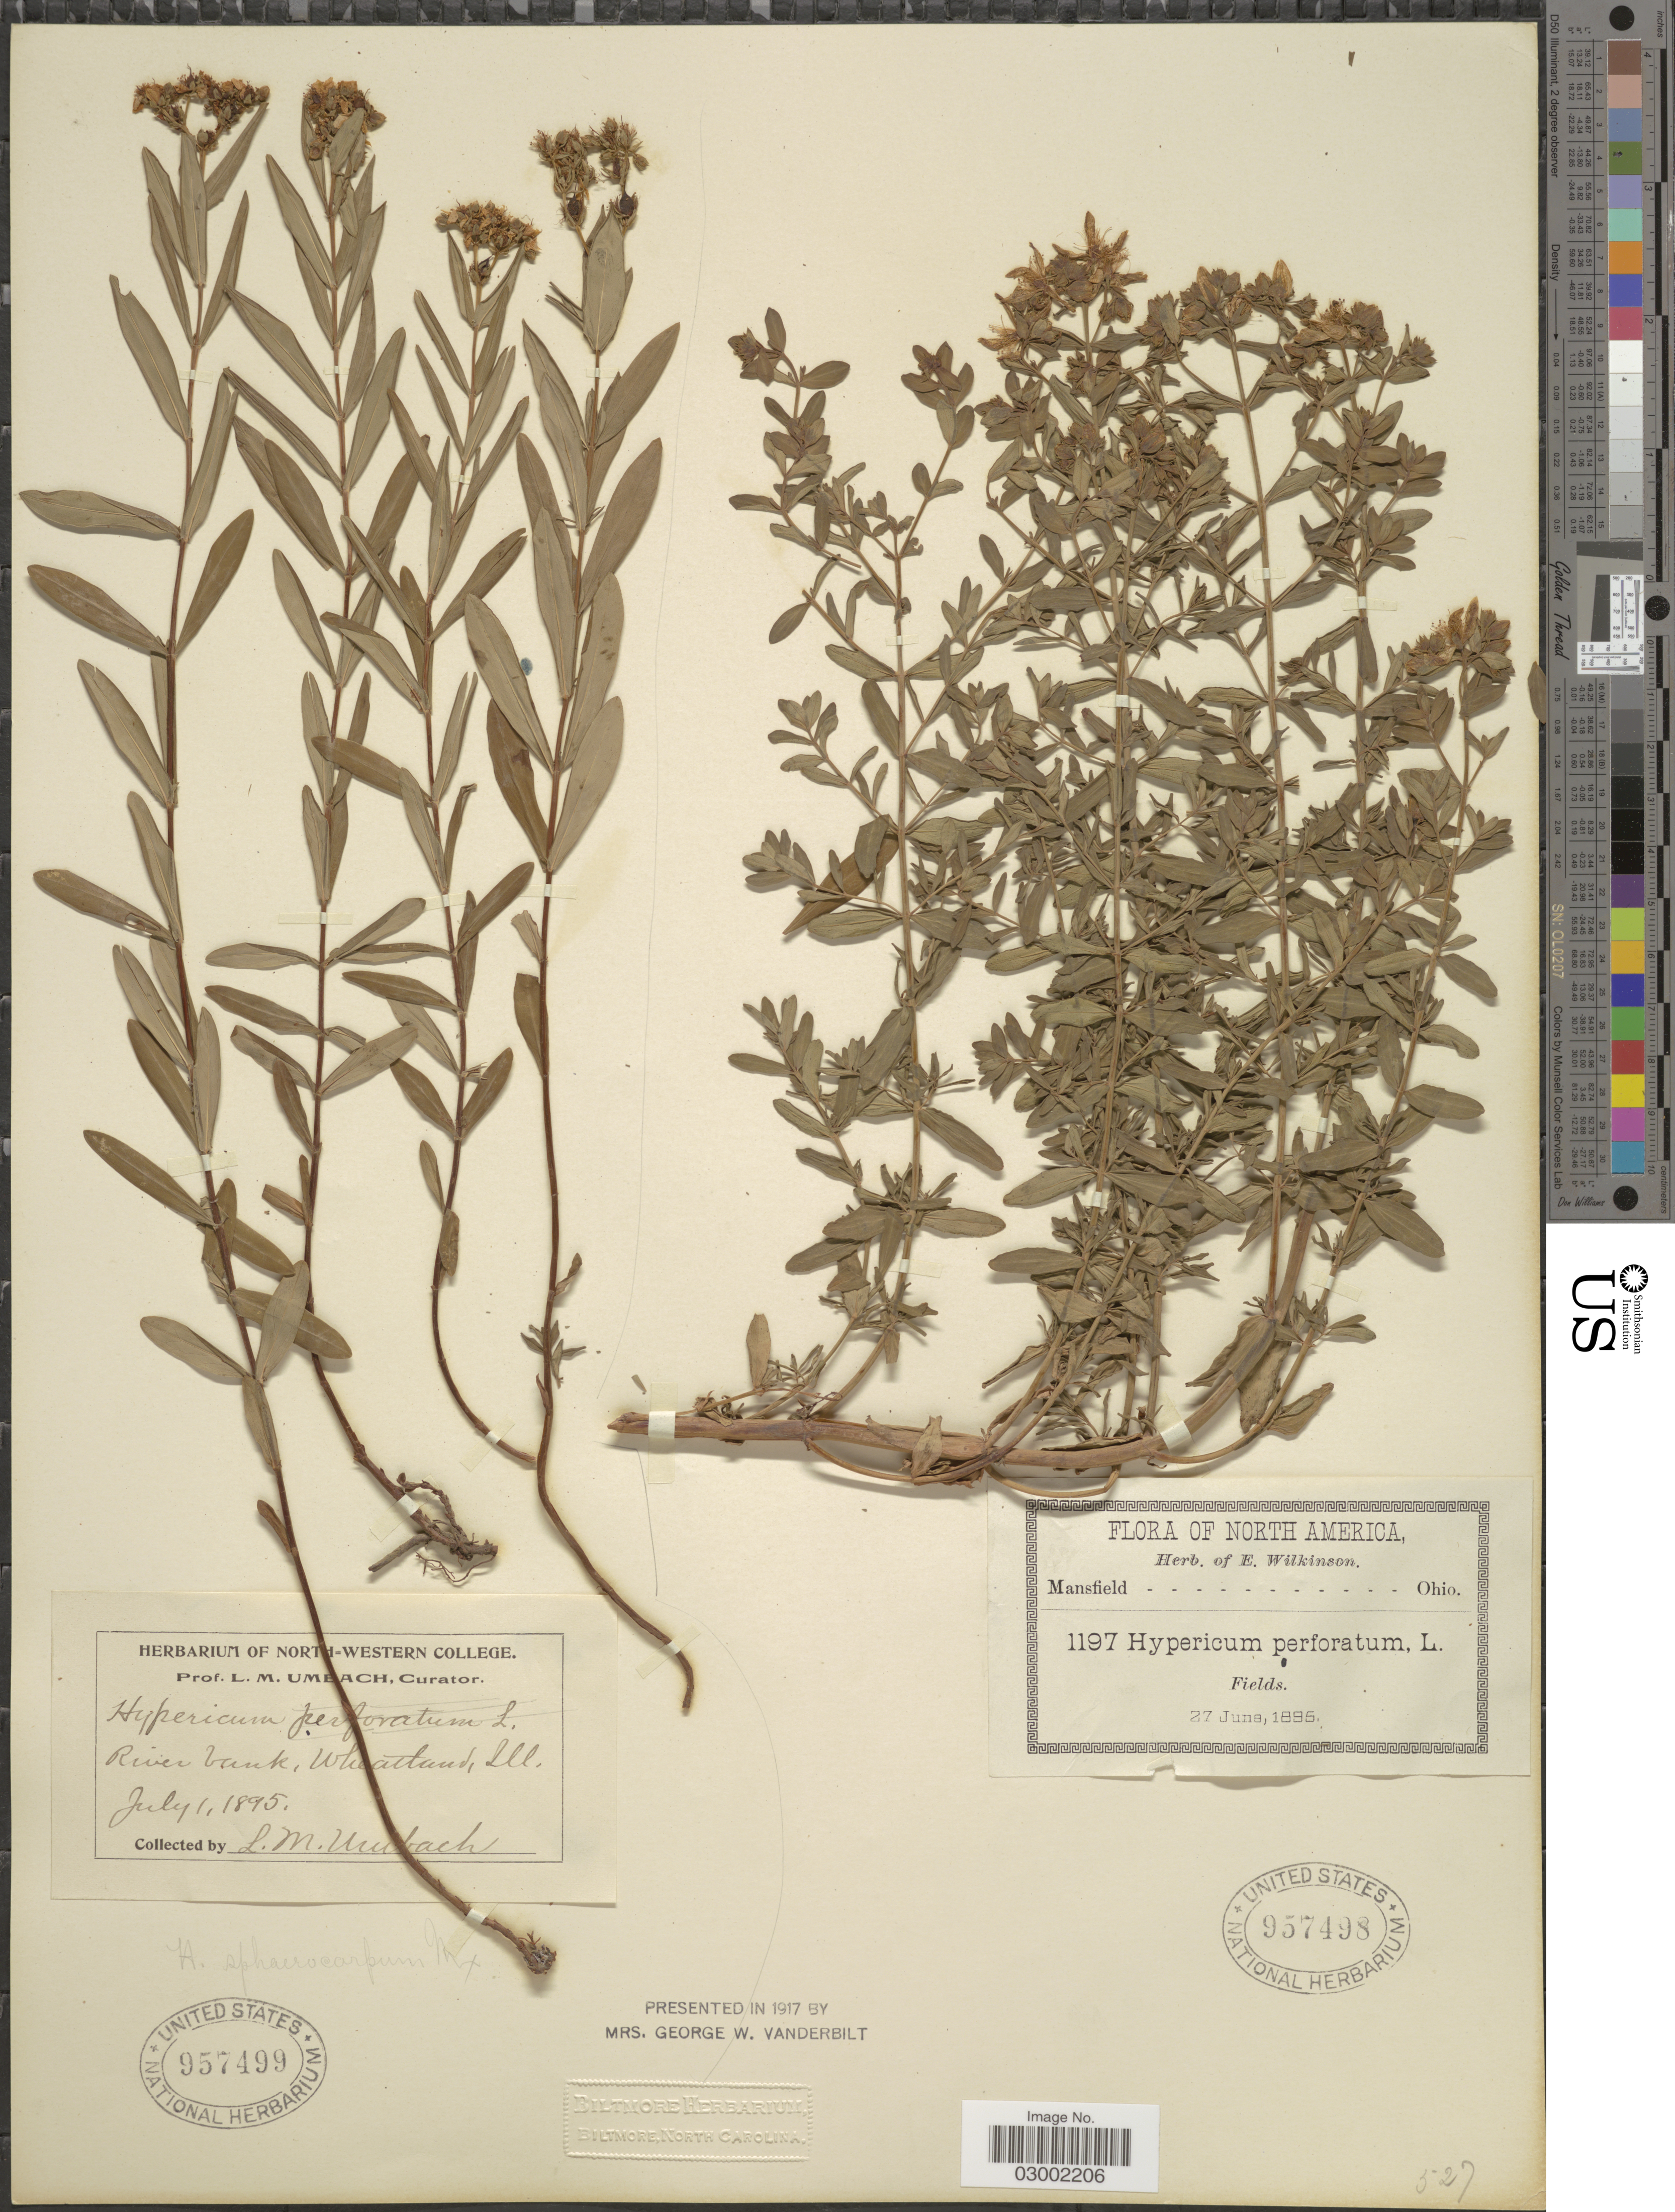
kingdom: Plantae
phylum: Tracheophyta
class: Magnoliopsida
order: Malpighiales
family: Hypericaceae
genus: Hypericum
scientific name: Hypericum perforatum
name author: L.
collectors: ex herb. E. Wilkinson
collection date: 1895-06-27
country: United States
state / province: Ohio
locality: Mansfield. Fields.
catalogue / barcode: US 957498